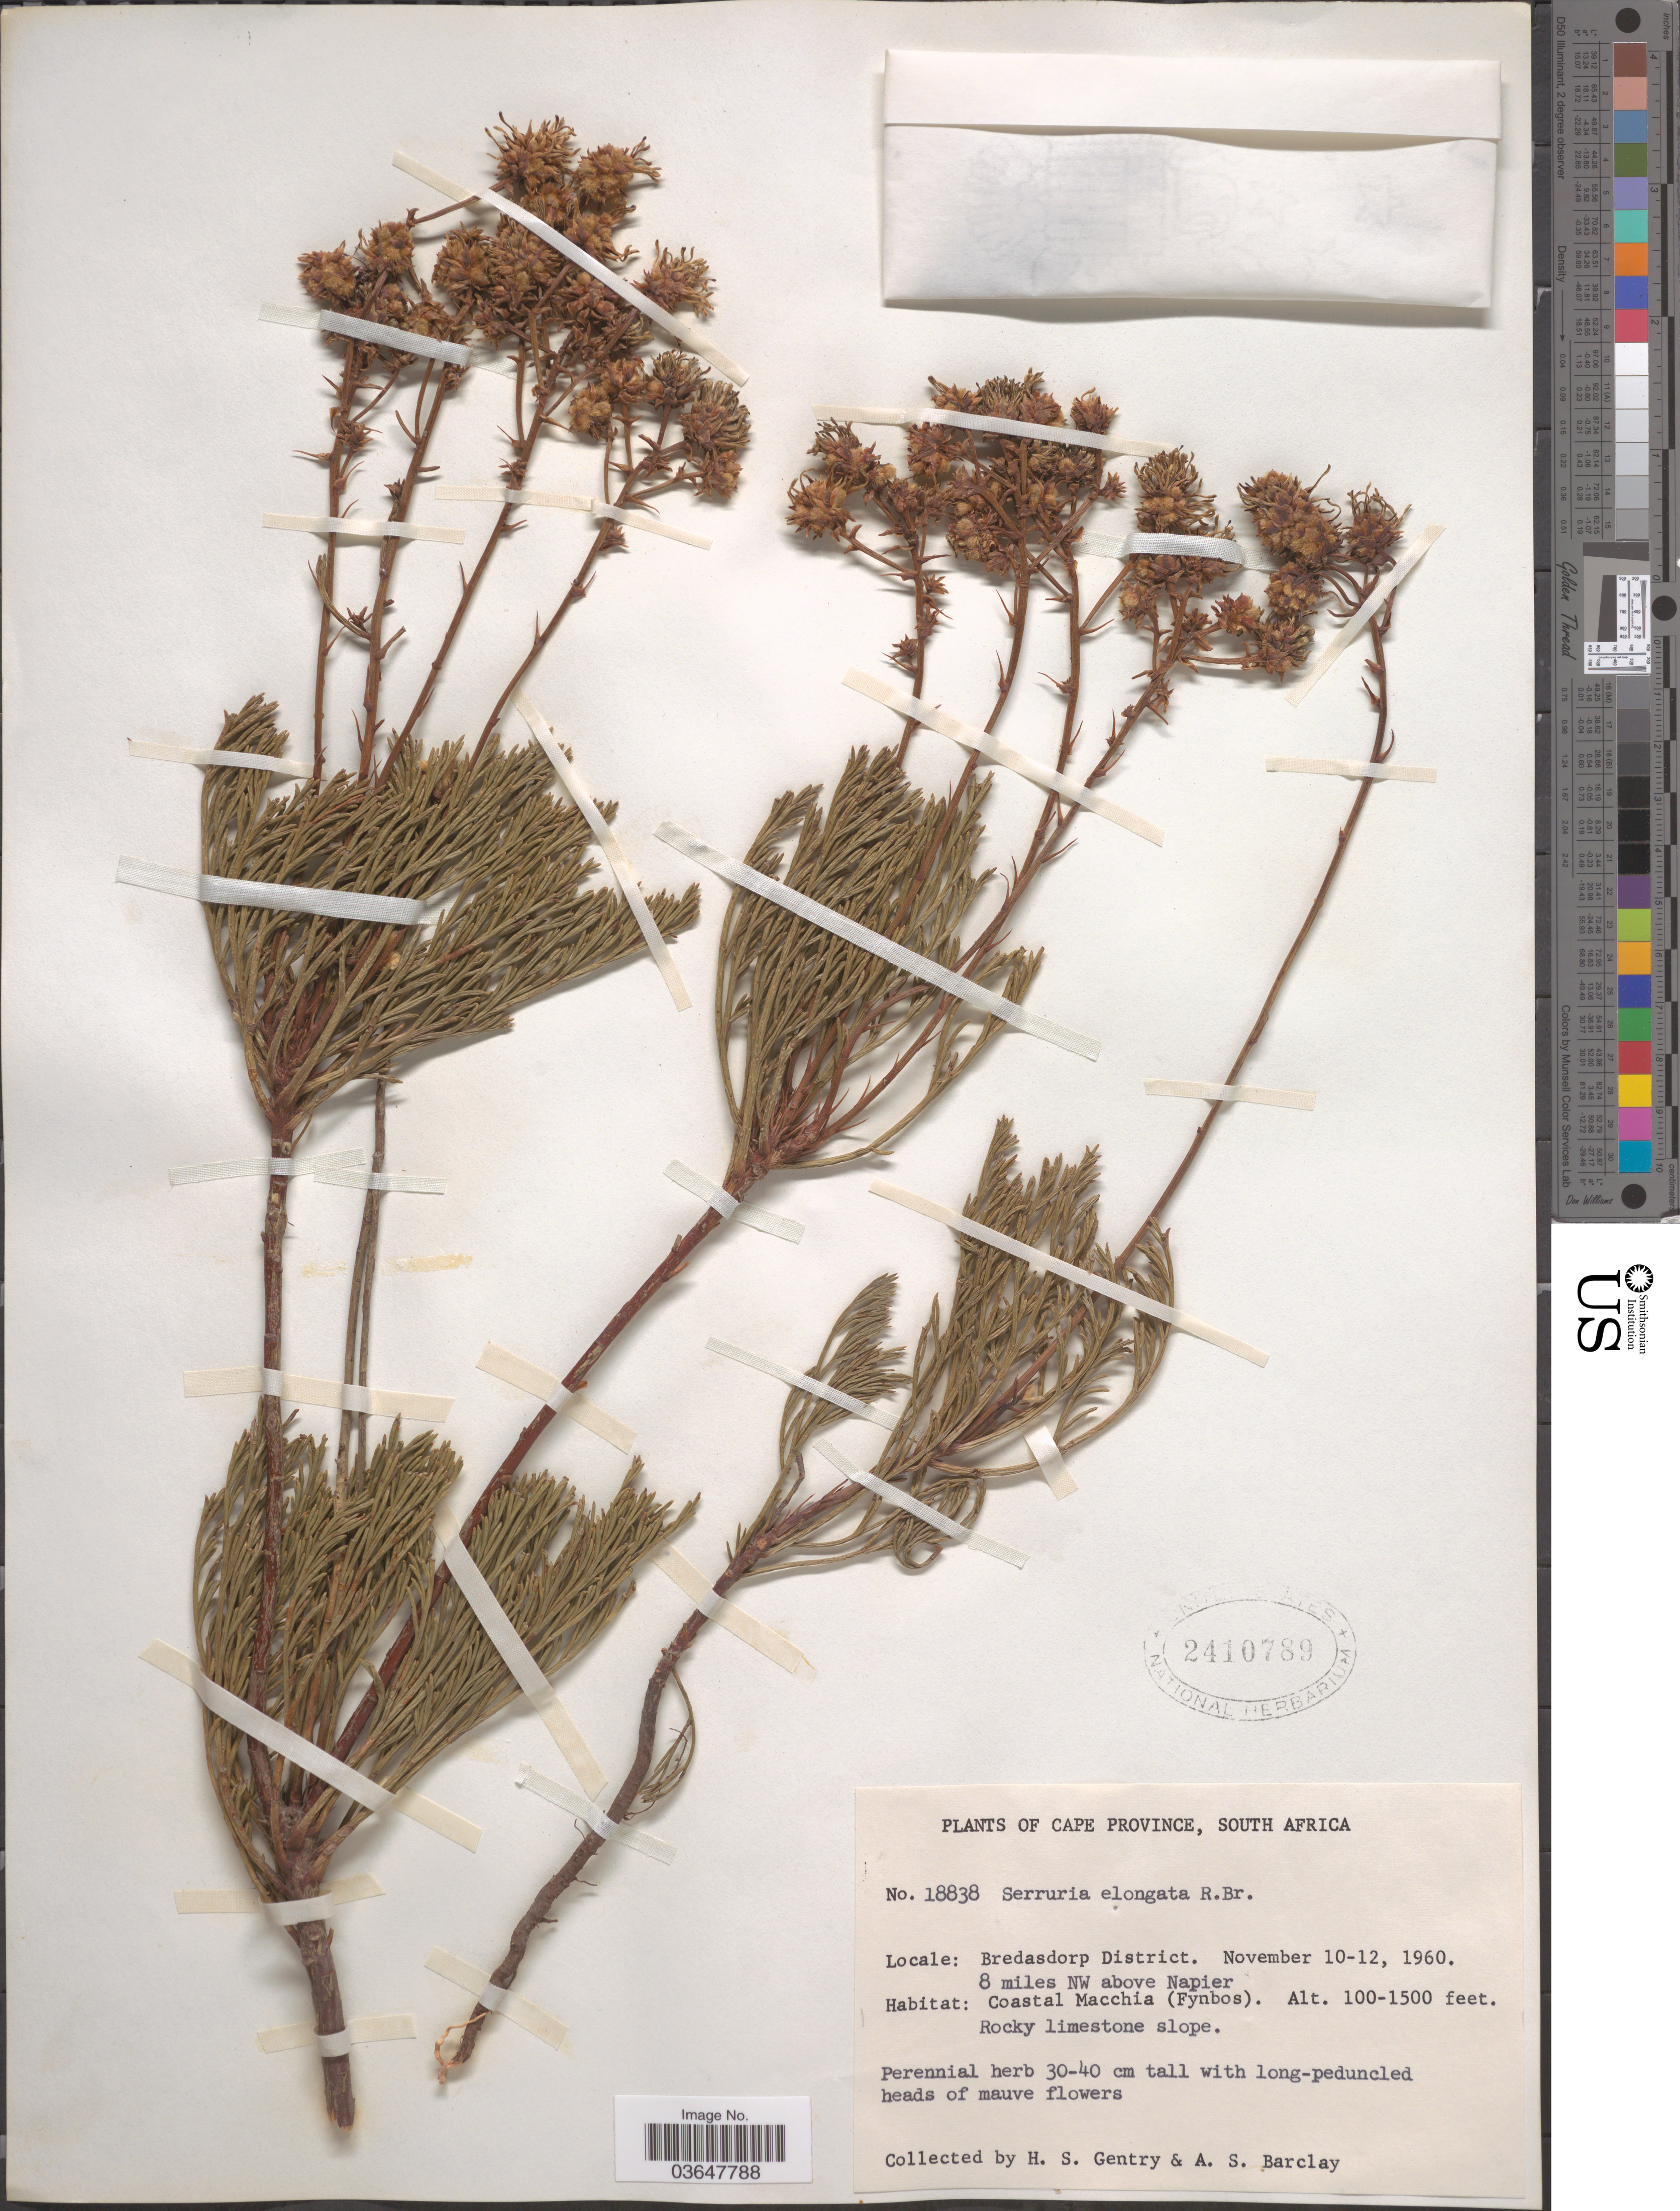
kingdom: Plantae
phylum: Tracheophyta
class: Magnoliopsida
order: Proteales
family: Proteaceae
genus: Serruria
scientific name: Serruria elongata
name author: R. Br.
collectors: H. S. Gentry & A. S. Barclay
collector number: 18838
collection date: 1960-11-10/1960-11-12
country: South Africa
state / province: Western Cape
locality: Bredasdorp District. 8 miles NW above Napier. Coastal Macchia (Fynbos).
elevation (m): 30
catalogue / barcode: US 2410789